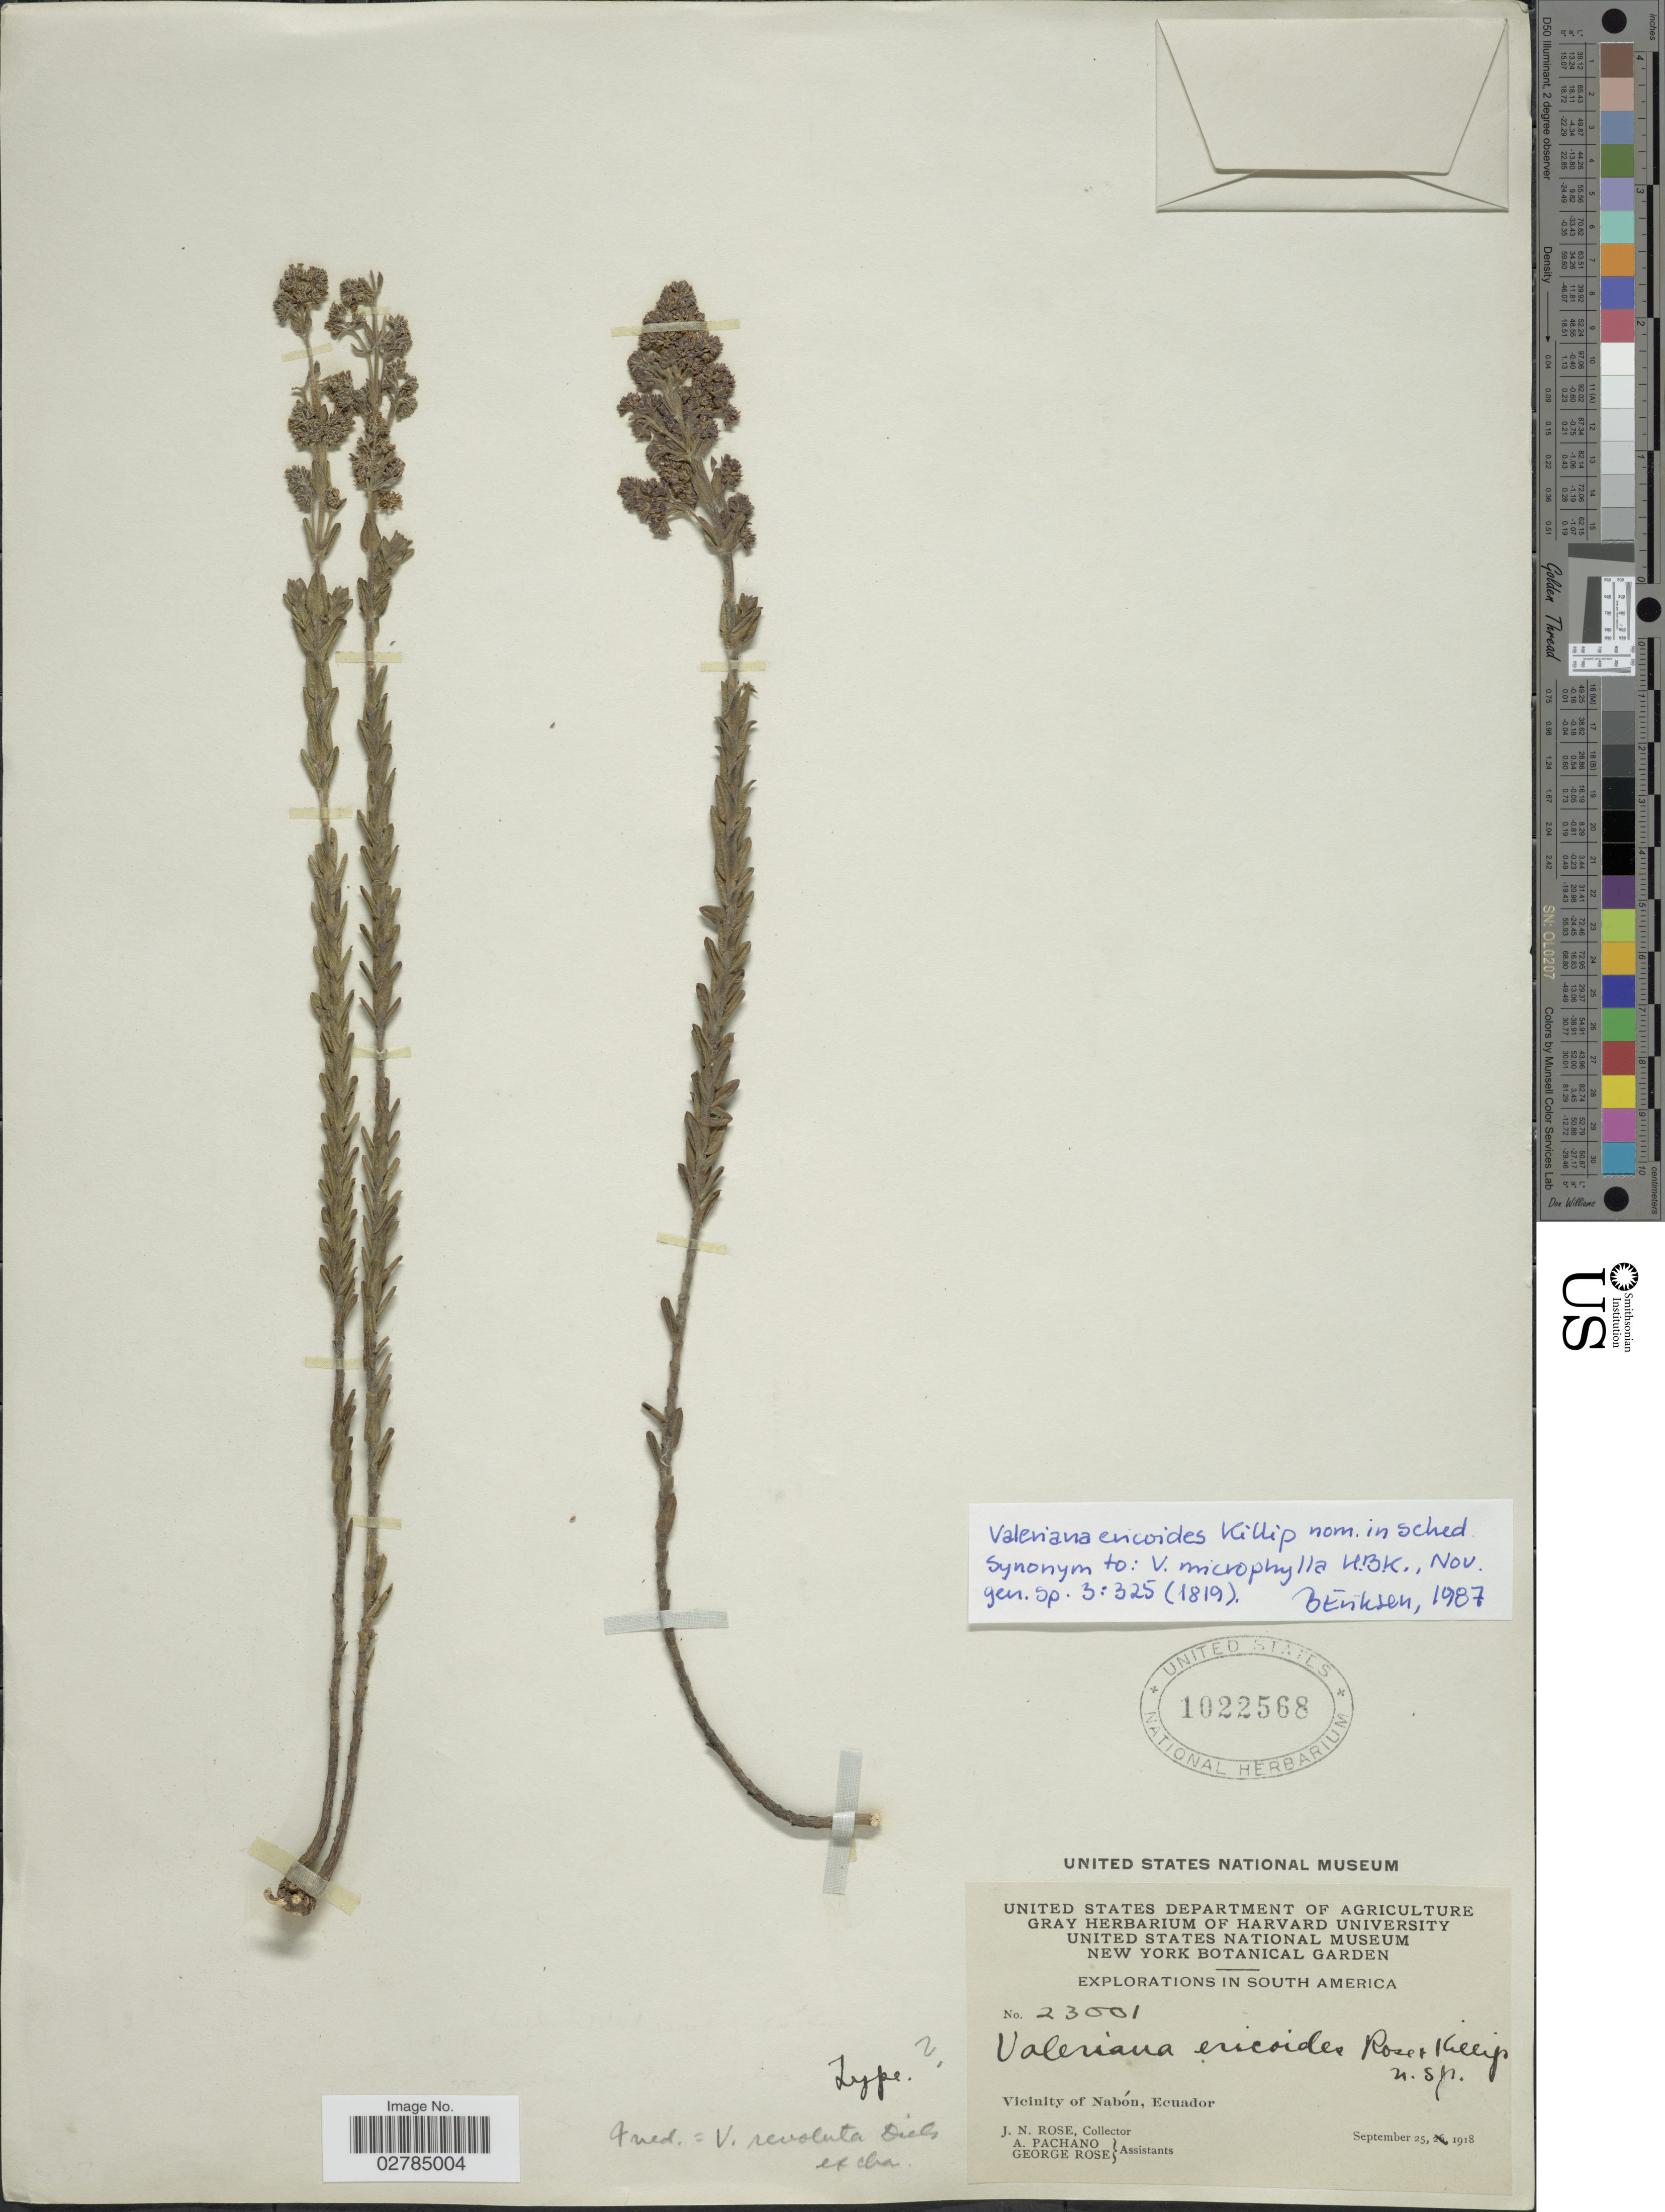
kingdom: Plantae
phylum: Tracheophyta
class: Magnoliopsida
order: Dipsacales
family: Caprifoliaceae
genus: Valeriana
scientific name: Valeriana microphylla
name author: Kunth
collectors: J. N. Rose, A. Pachano & G. Rose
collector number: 23001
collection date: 1918-09-25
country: Ecuador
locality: Vicinity of Nabón.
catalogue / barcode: US 1022568